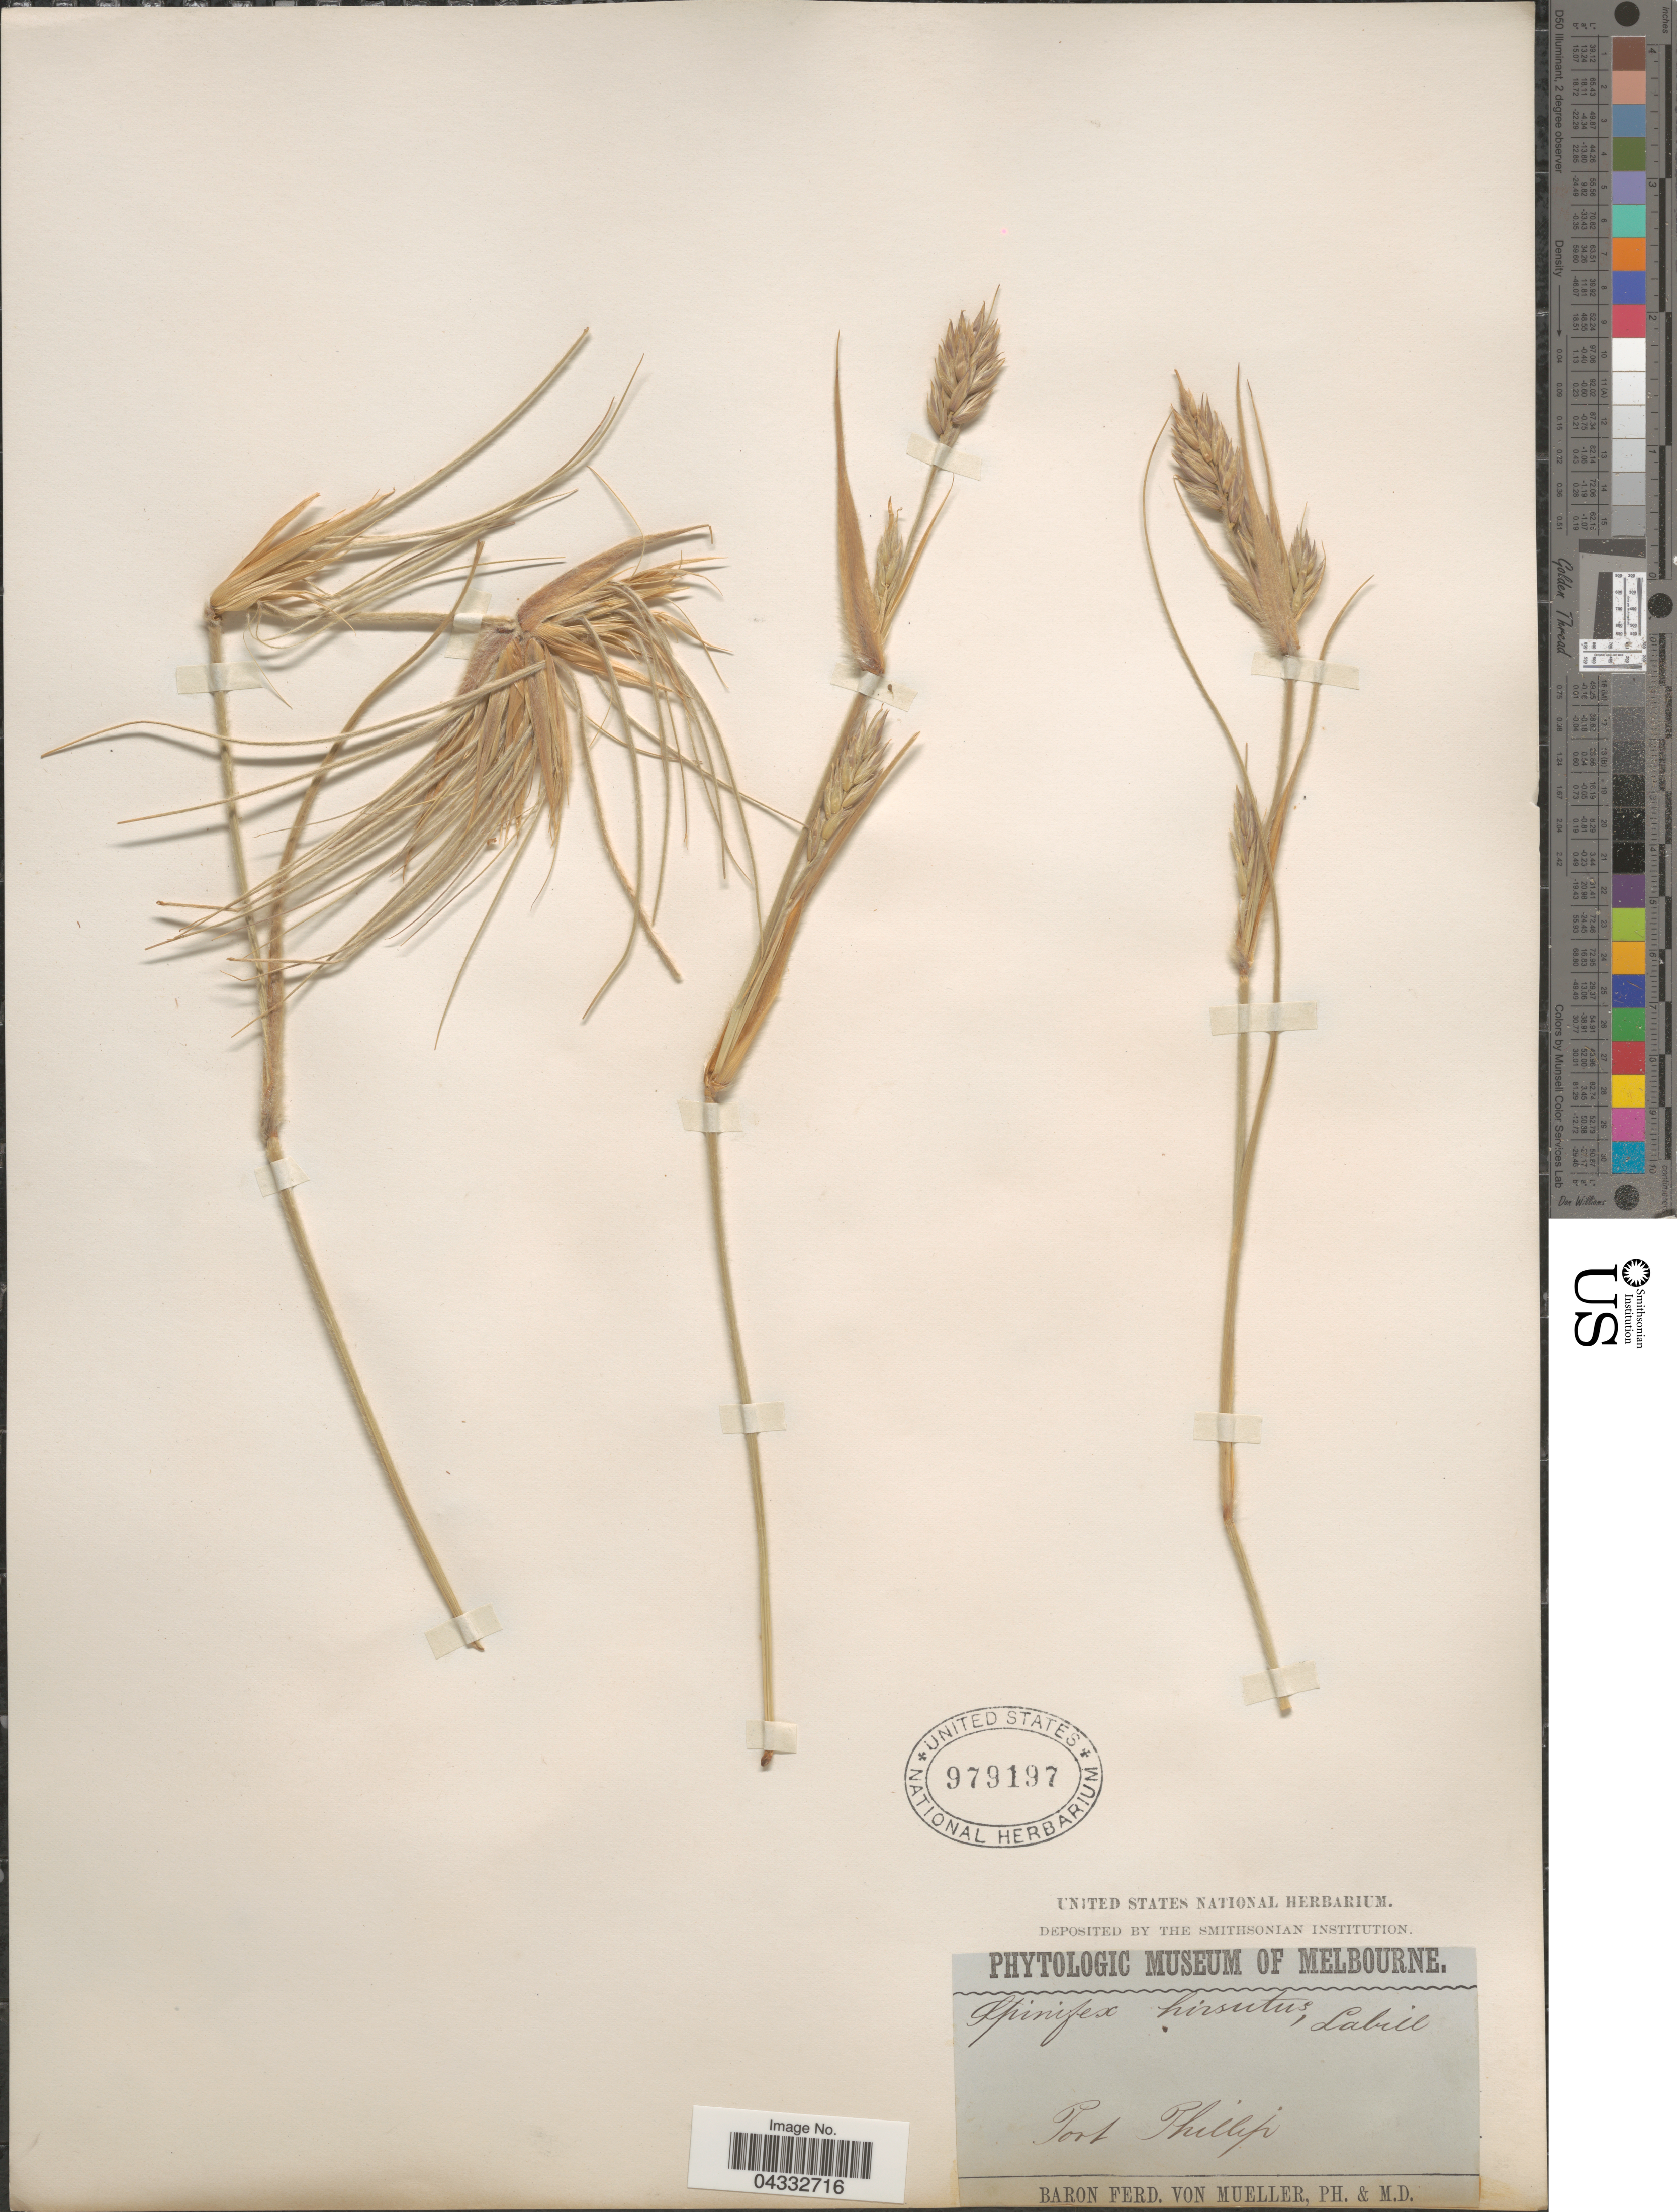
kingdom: Plantae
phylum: Tracheophyta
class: Liliopsida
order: Poales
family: Poaceae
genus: Spinifex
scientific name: Spinifex hirsutus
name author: Labill.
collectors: F. Mueller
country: Australia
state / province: Victoria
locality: Port Phillip.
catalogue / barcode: US 979197